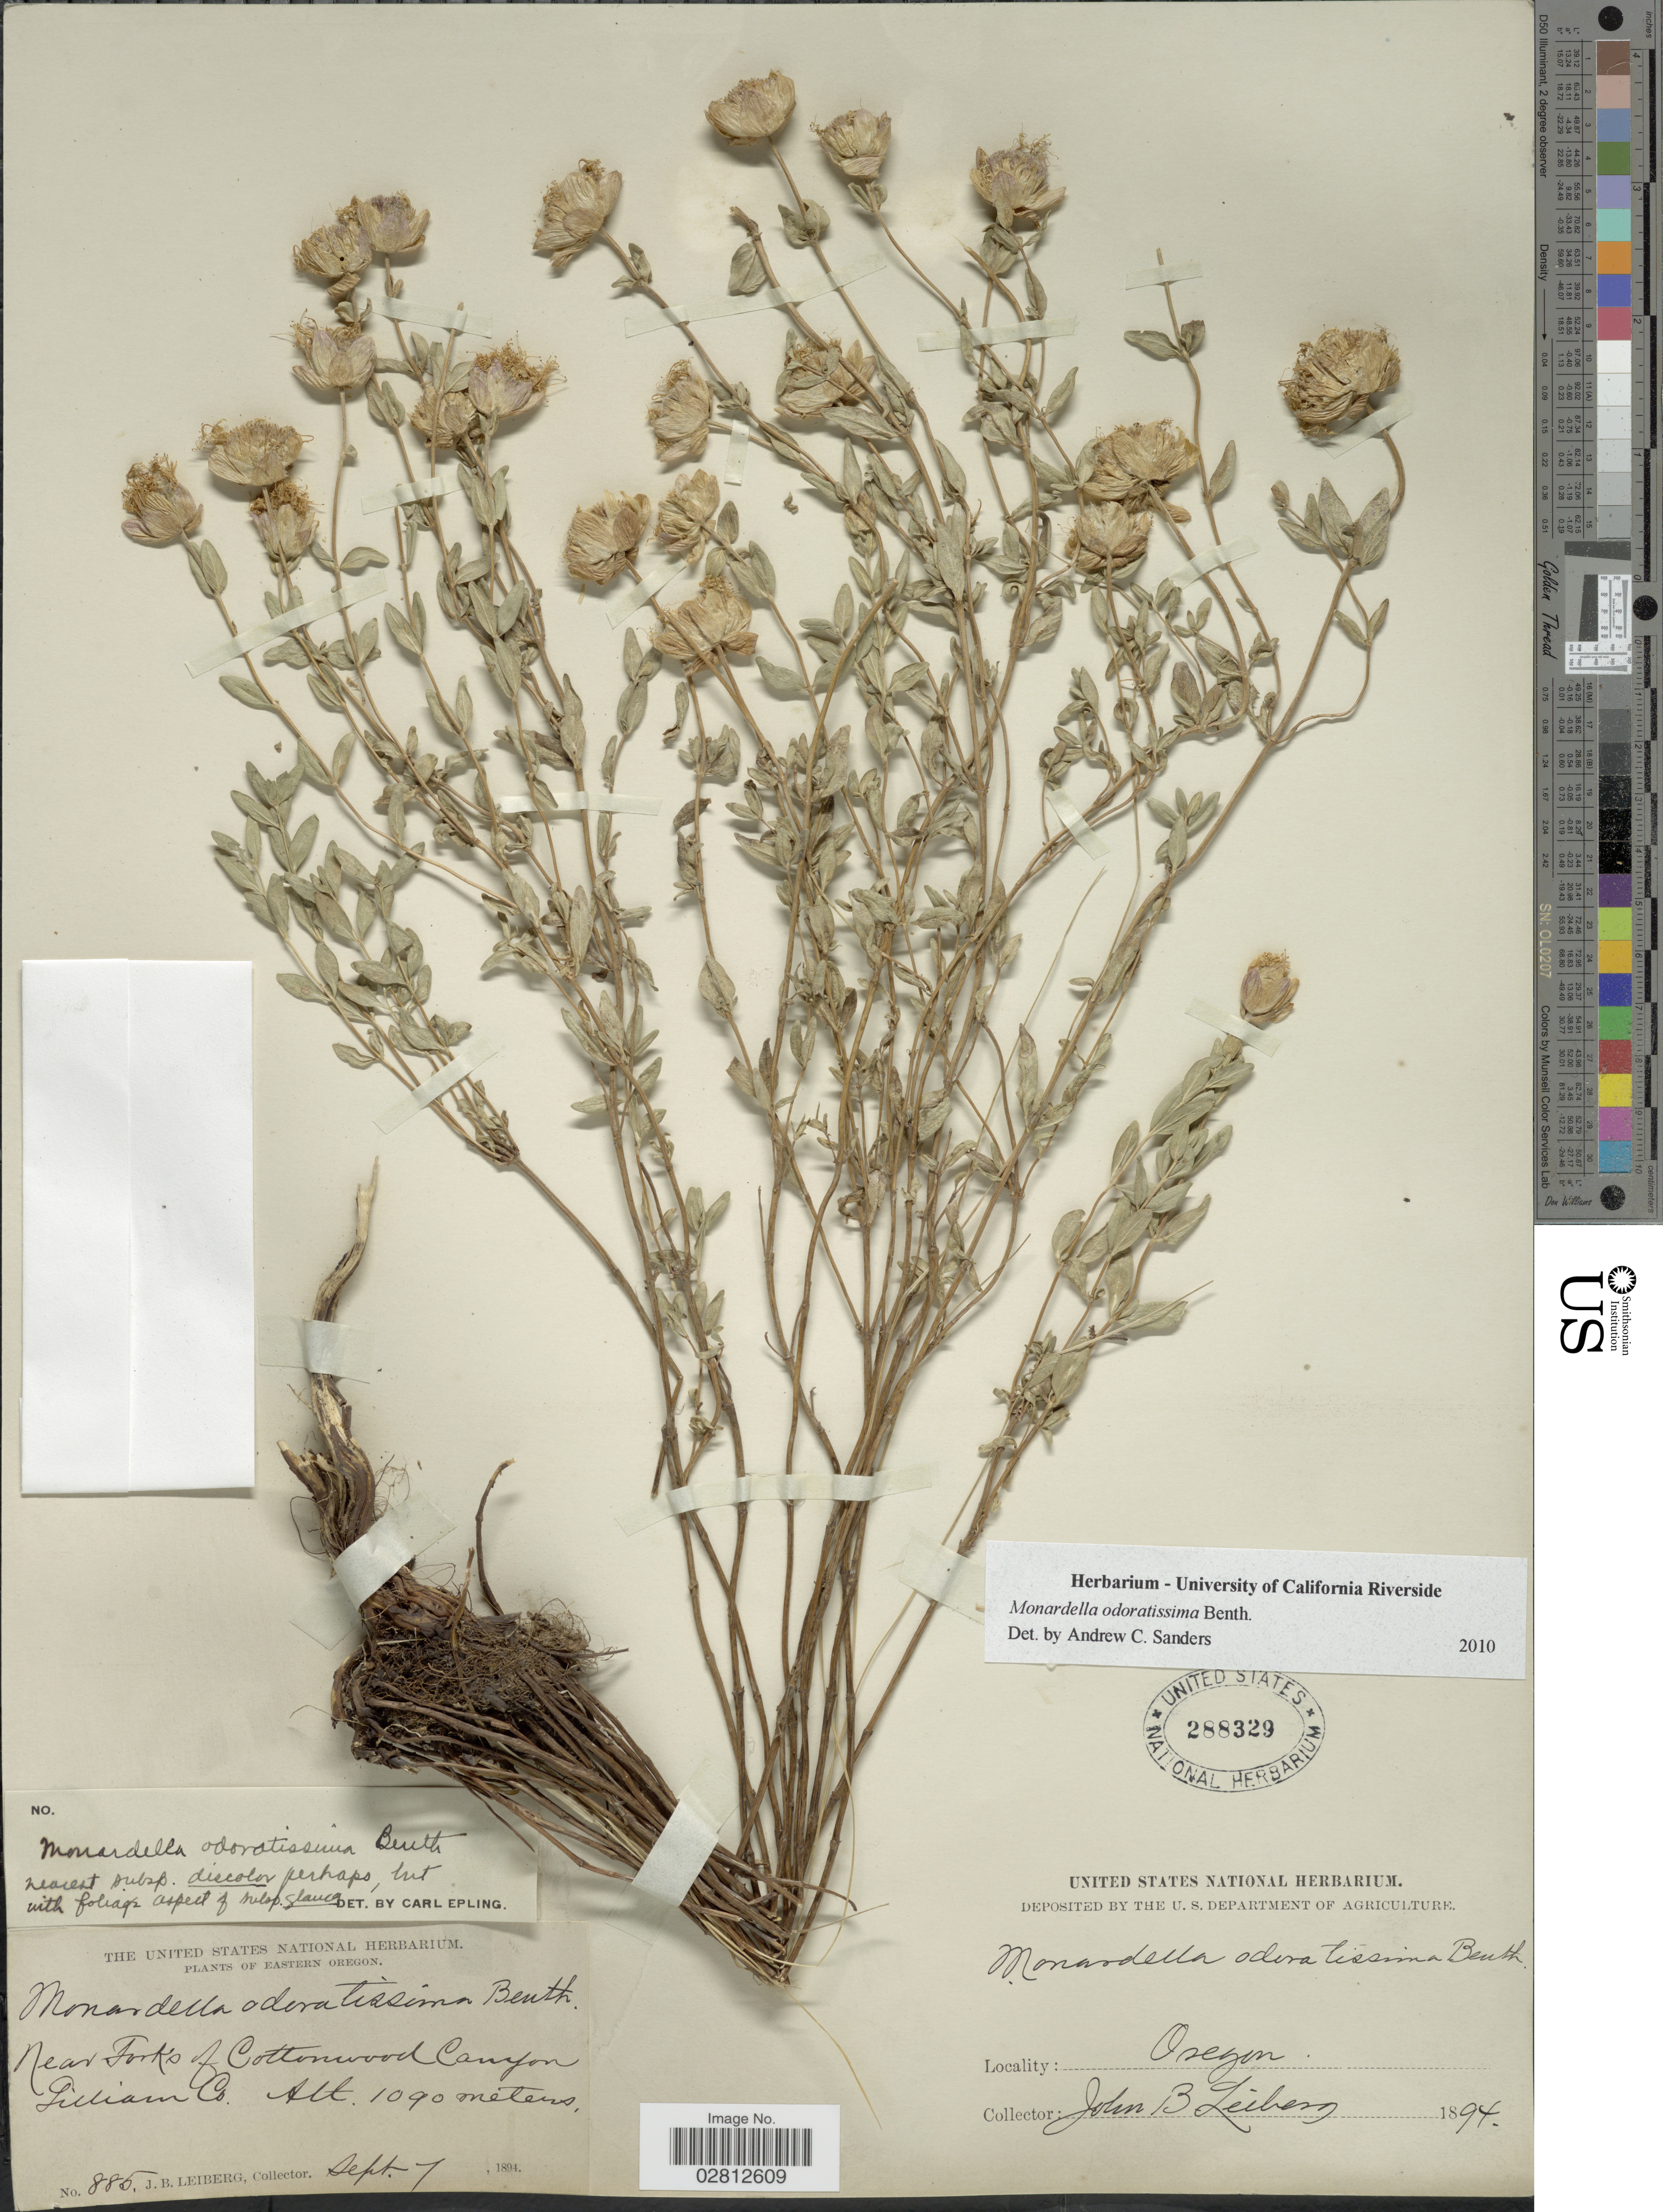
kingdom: Plantae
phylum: Tracheophyta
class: Magnoliopsida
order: Lamiales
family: Lamiaceae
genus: Monardella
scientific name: Monardella odoratissima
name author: Benth.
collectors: J. B. Leiberg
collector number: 885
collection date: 1894-09-07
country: United States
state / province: Oregon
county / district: Gilliam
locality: Eastern Oregon, near Forks of Cottonwood Canyon, Gilliam Co.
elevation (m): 1090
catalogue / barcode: US 288329